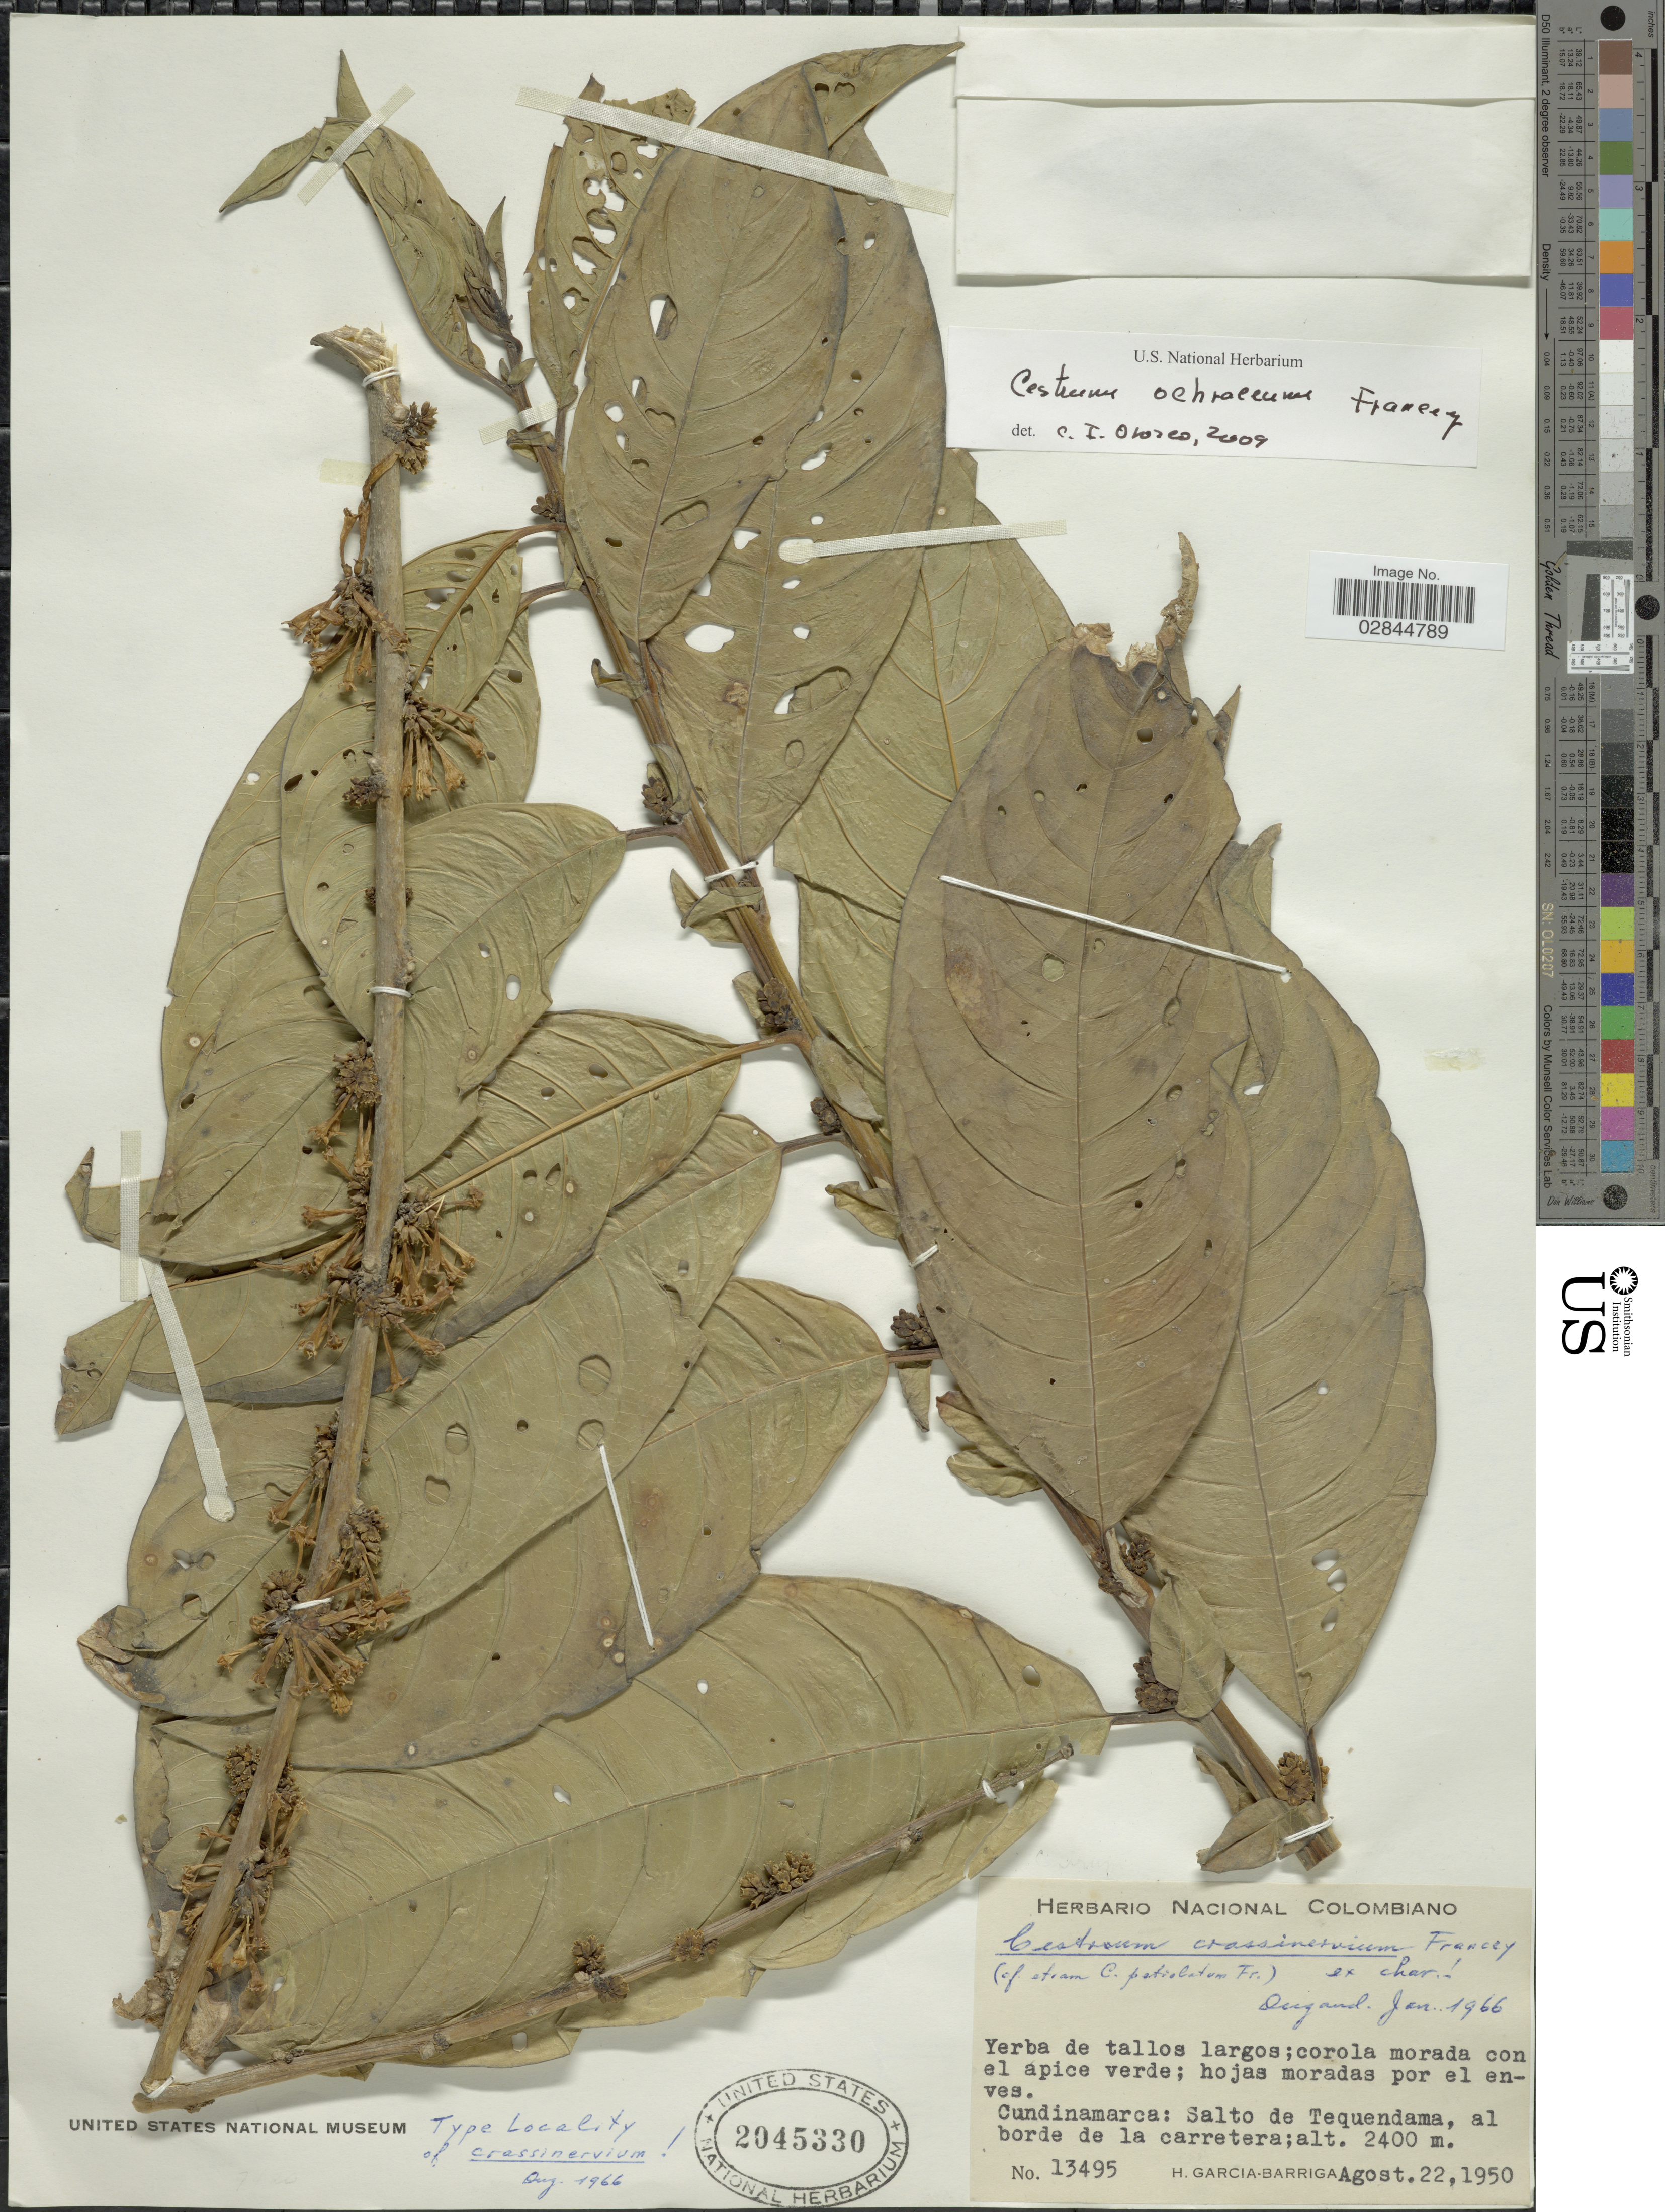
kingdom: Plantae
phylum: Tracheophyta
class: Magnoliopsida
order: Solanales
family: Solanaceae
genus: Cestrum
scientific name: Cestrum ochraceum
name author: Francey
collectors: H. García Barriga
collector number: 13495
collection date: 1950-08-22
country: Colombia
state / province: Cundinamarca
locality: Salto de Tequendama, al borde de la carretera.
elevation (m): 2400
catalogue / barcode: US 2045330